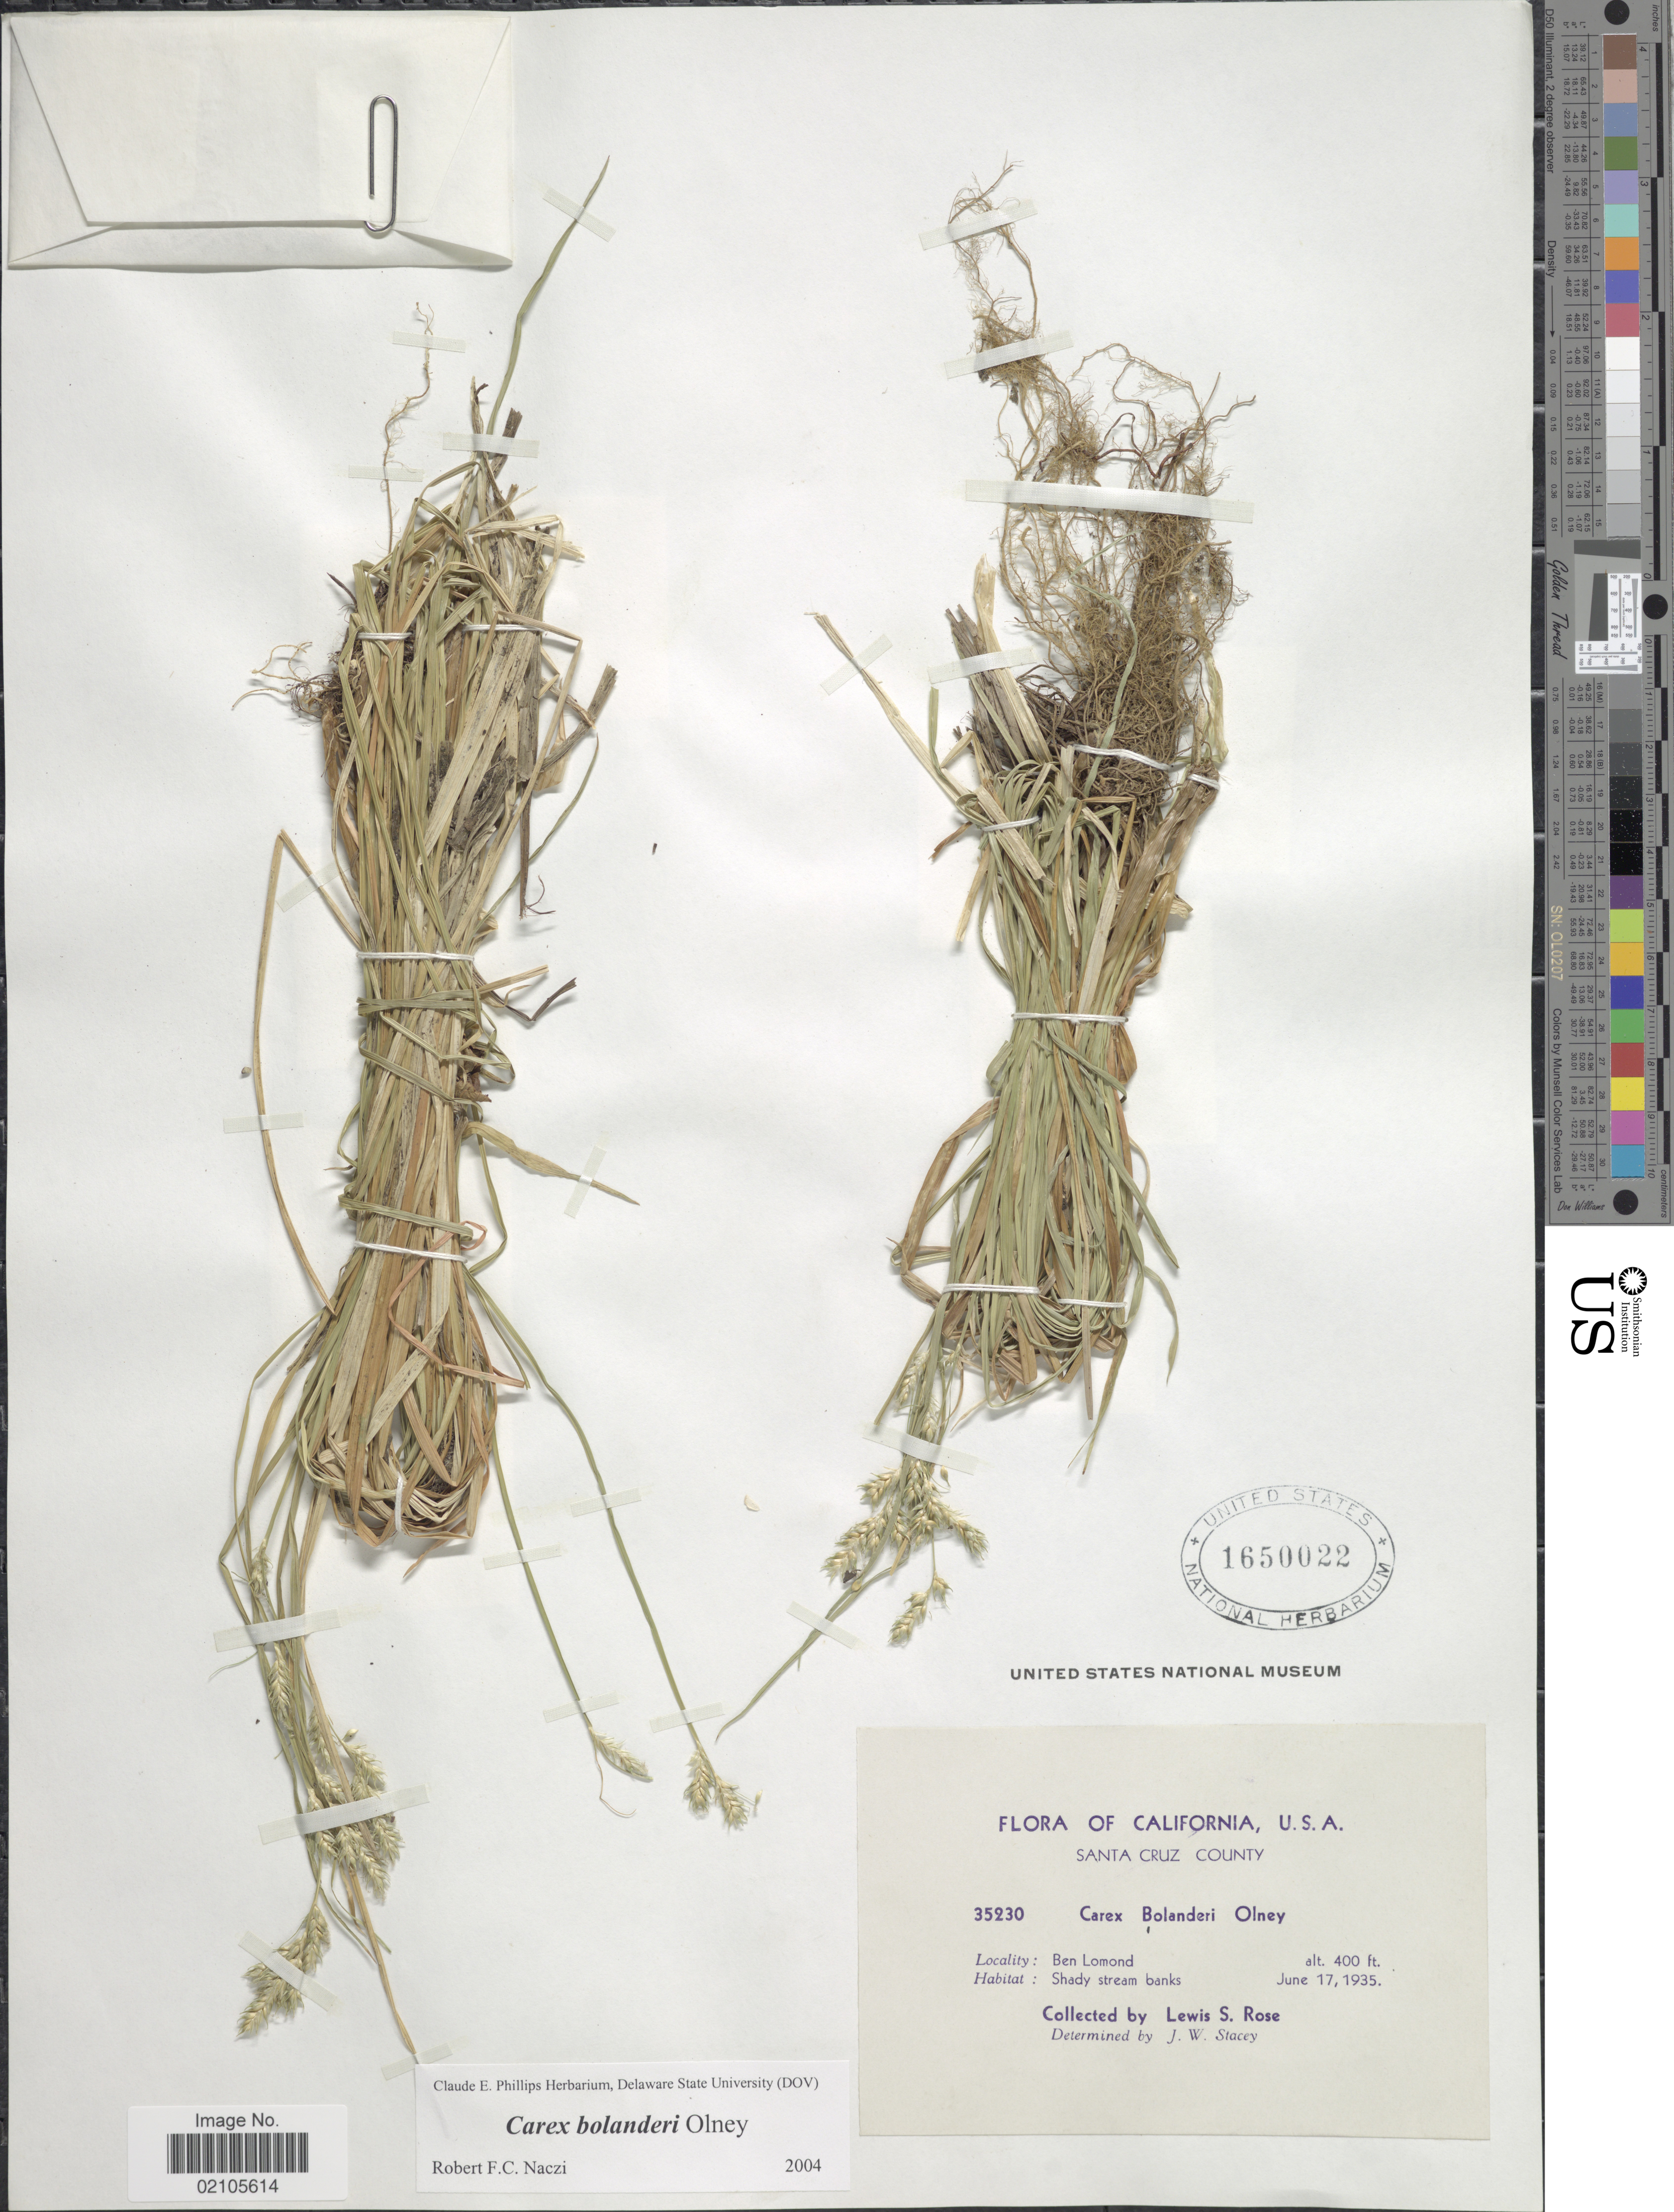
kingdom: Plantae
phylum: Tracheophyta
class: Liliopsida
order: Poales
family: Cyperaceae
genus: Carex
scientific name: Carex bolanderi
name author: Olney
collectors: L. S. Rose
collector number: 35230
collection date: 1935-06-17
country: United States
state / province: California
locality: Santa Cruz, Ben Lomond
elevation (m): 122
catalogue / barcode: US 1650022